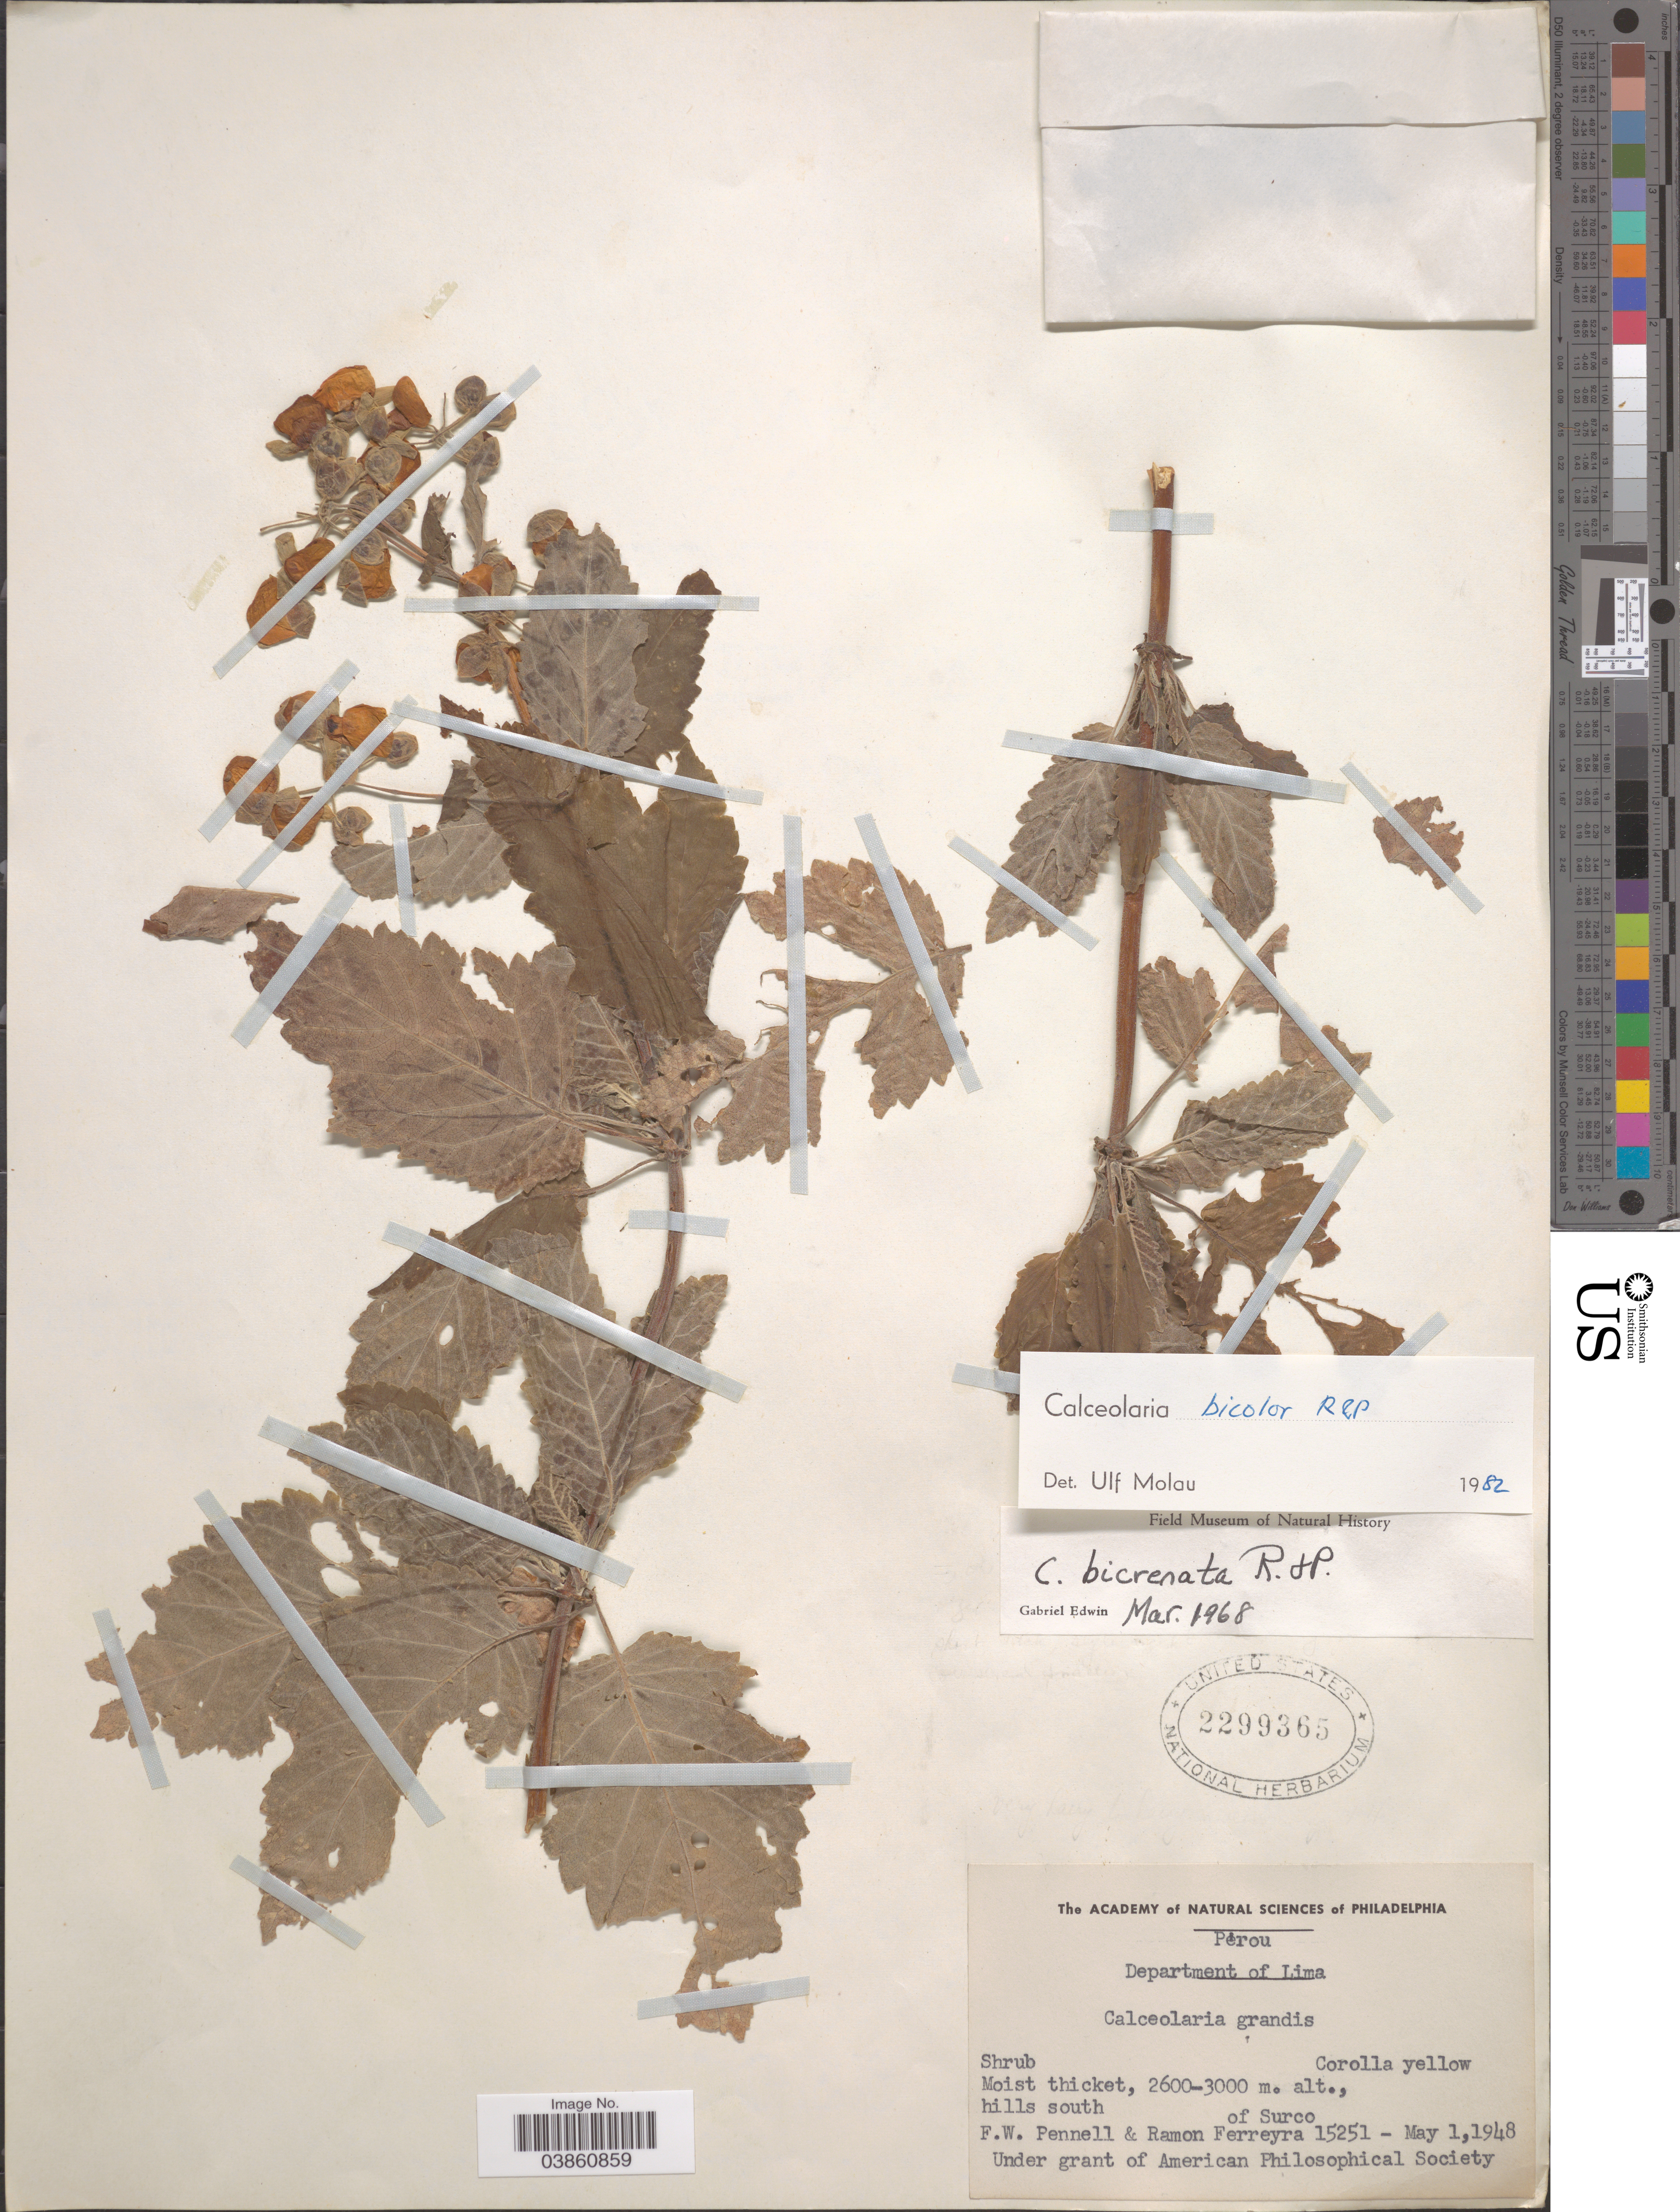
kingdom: Plantae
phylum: Tracheophyta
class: Magnoliopsida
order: Lamiales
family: Calceolariaceae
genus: Calceolaria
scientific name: Calceolaria bicolor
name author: Ruiz & Pav.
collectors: F. W. Pennell & R. A. Ferreyra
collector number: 15251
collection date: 1948-05-01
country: Peru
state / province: Lima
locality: Department of Lima. South of Surco.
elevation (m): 2600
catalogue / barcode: US 2299365